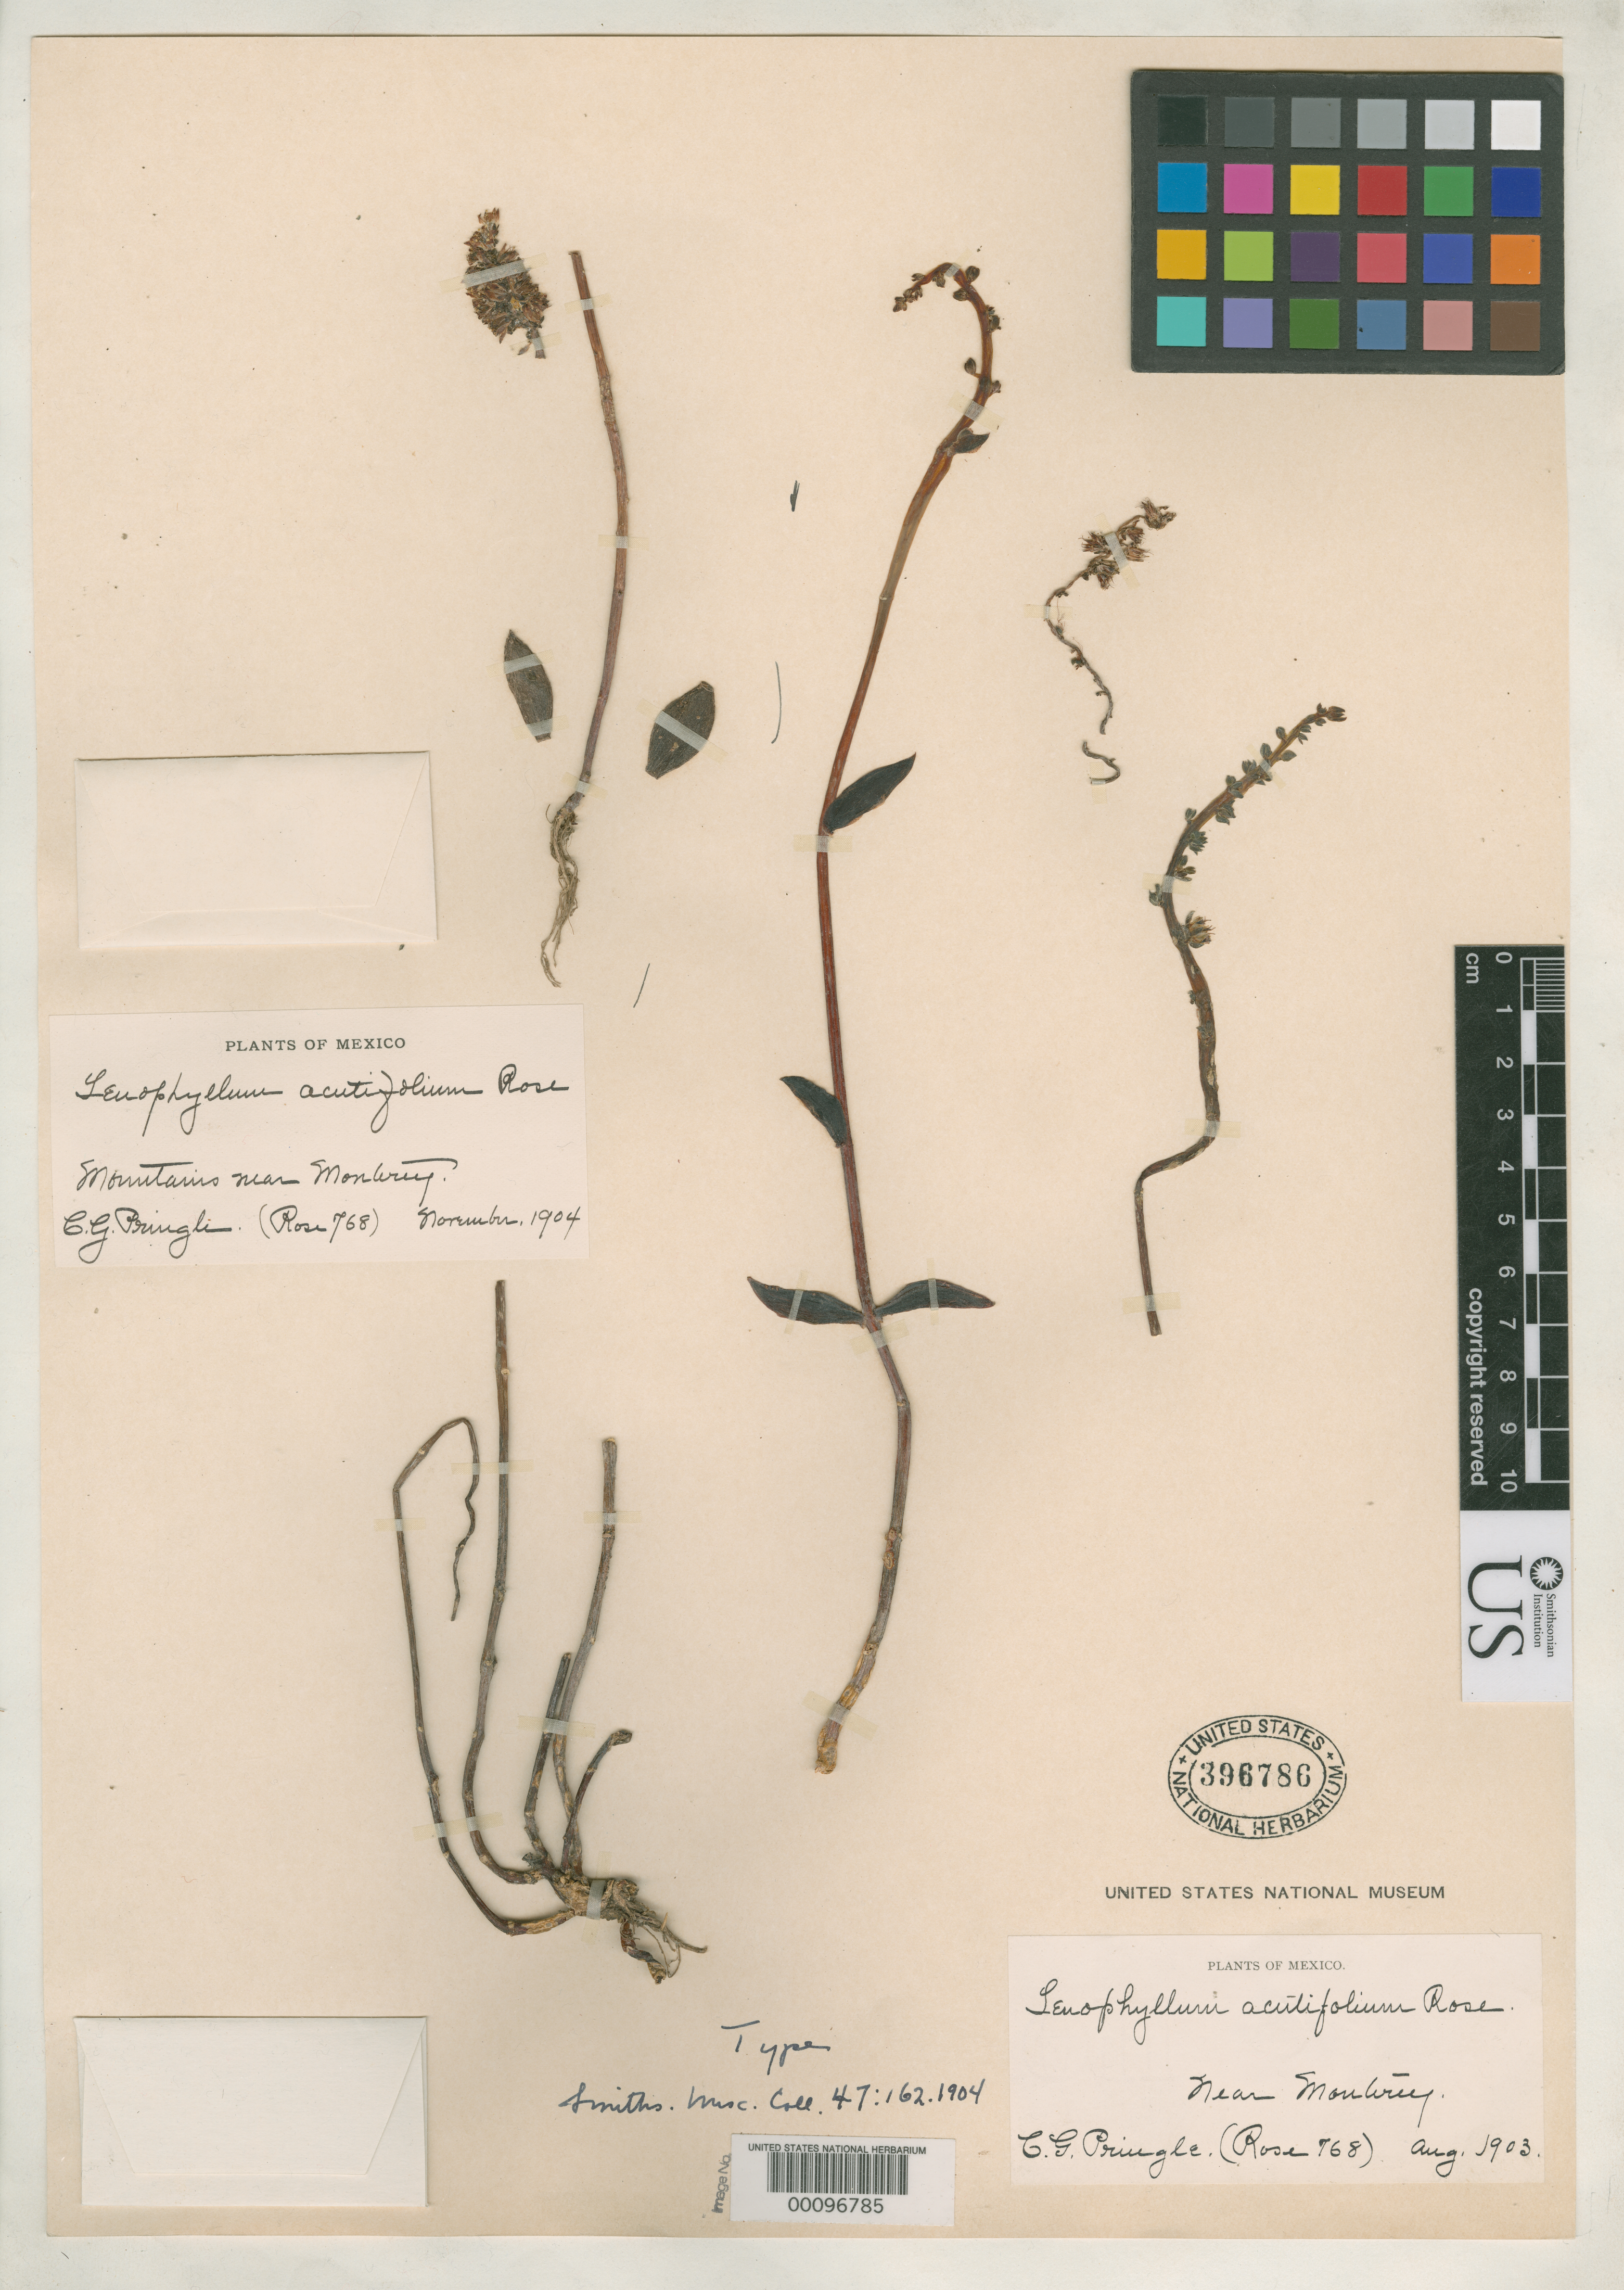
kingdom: Plantae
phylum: Tracheophyta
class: Magnoliopsida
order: Saxifragales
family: Crassulaceae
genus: Lenophyllum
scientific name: Lenophyllum acutifolium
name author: Rose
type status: Holotype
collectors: C. G. Pringle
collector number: Rose 768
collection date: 1903-08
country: Mexico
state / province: Nuevo León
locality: Near Monterey.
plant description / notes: Protologue, "Type in U.S. National Herbarium (no. 396,786) and living plants in succulent house, Department of Agriculture". Is this sufficient to effect USNH 396786 as the holotype, or are two gatherings (i.e., syntypes) being cited here?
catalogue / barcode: US 396786